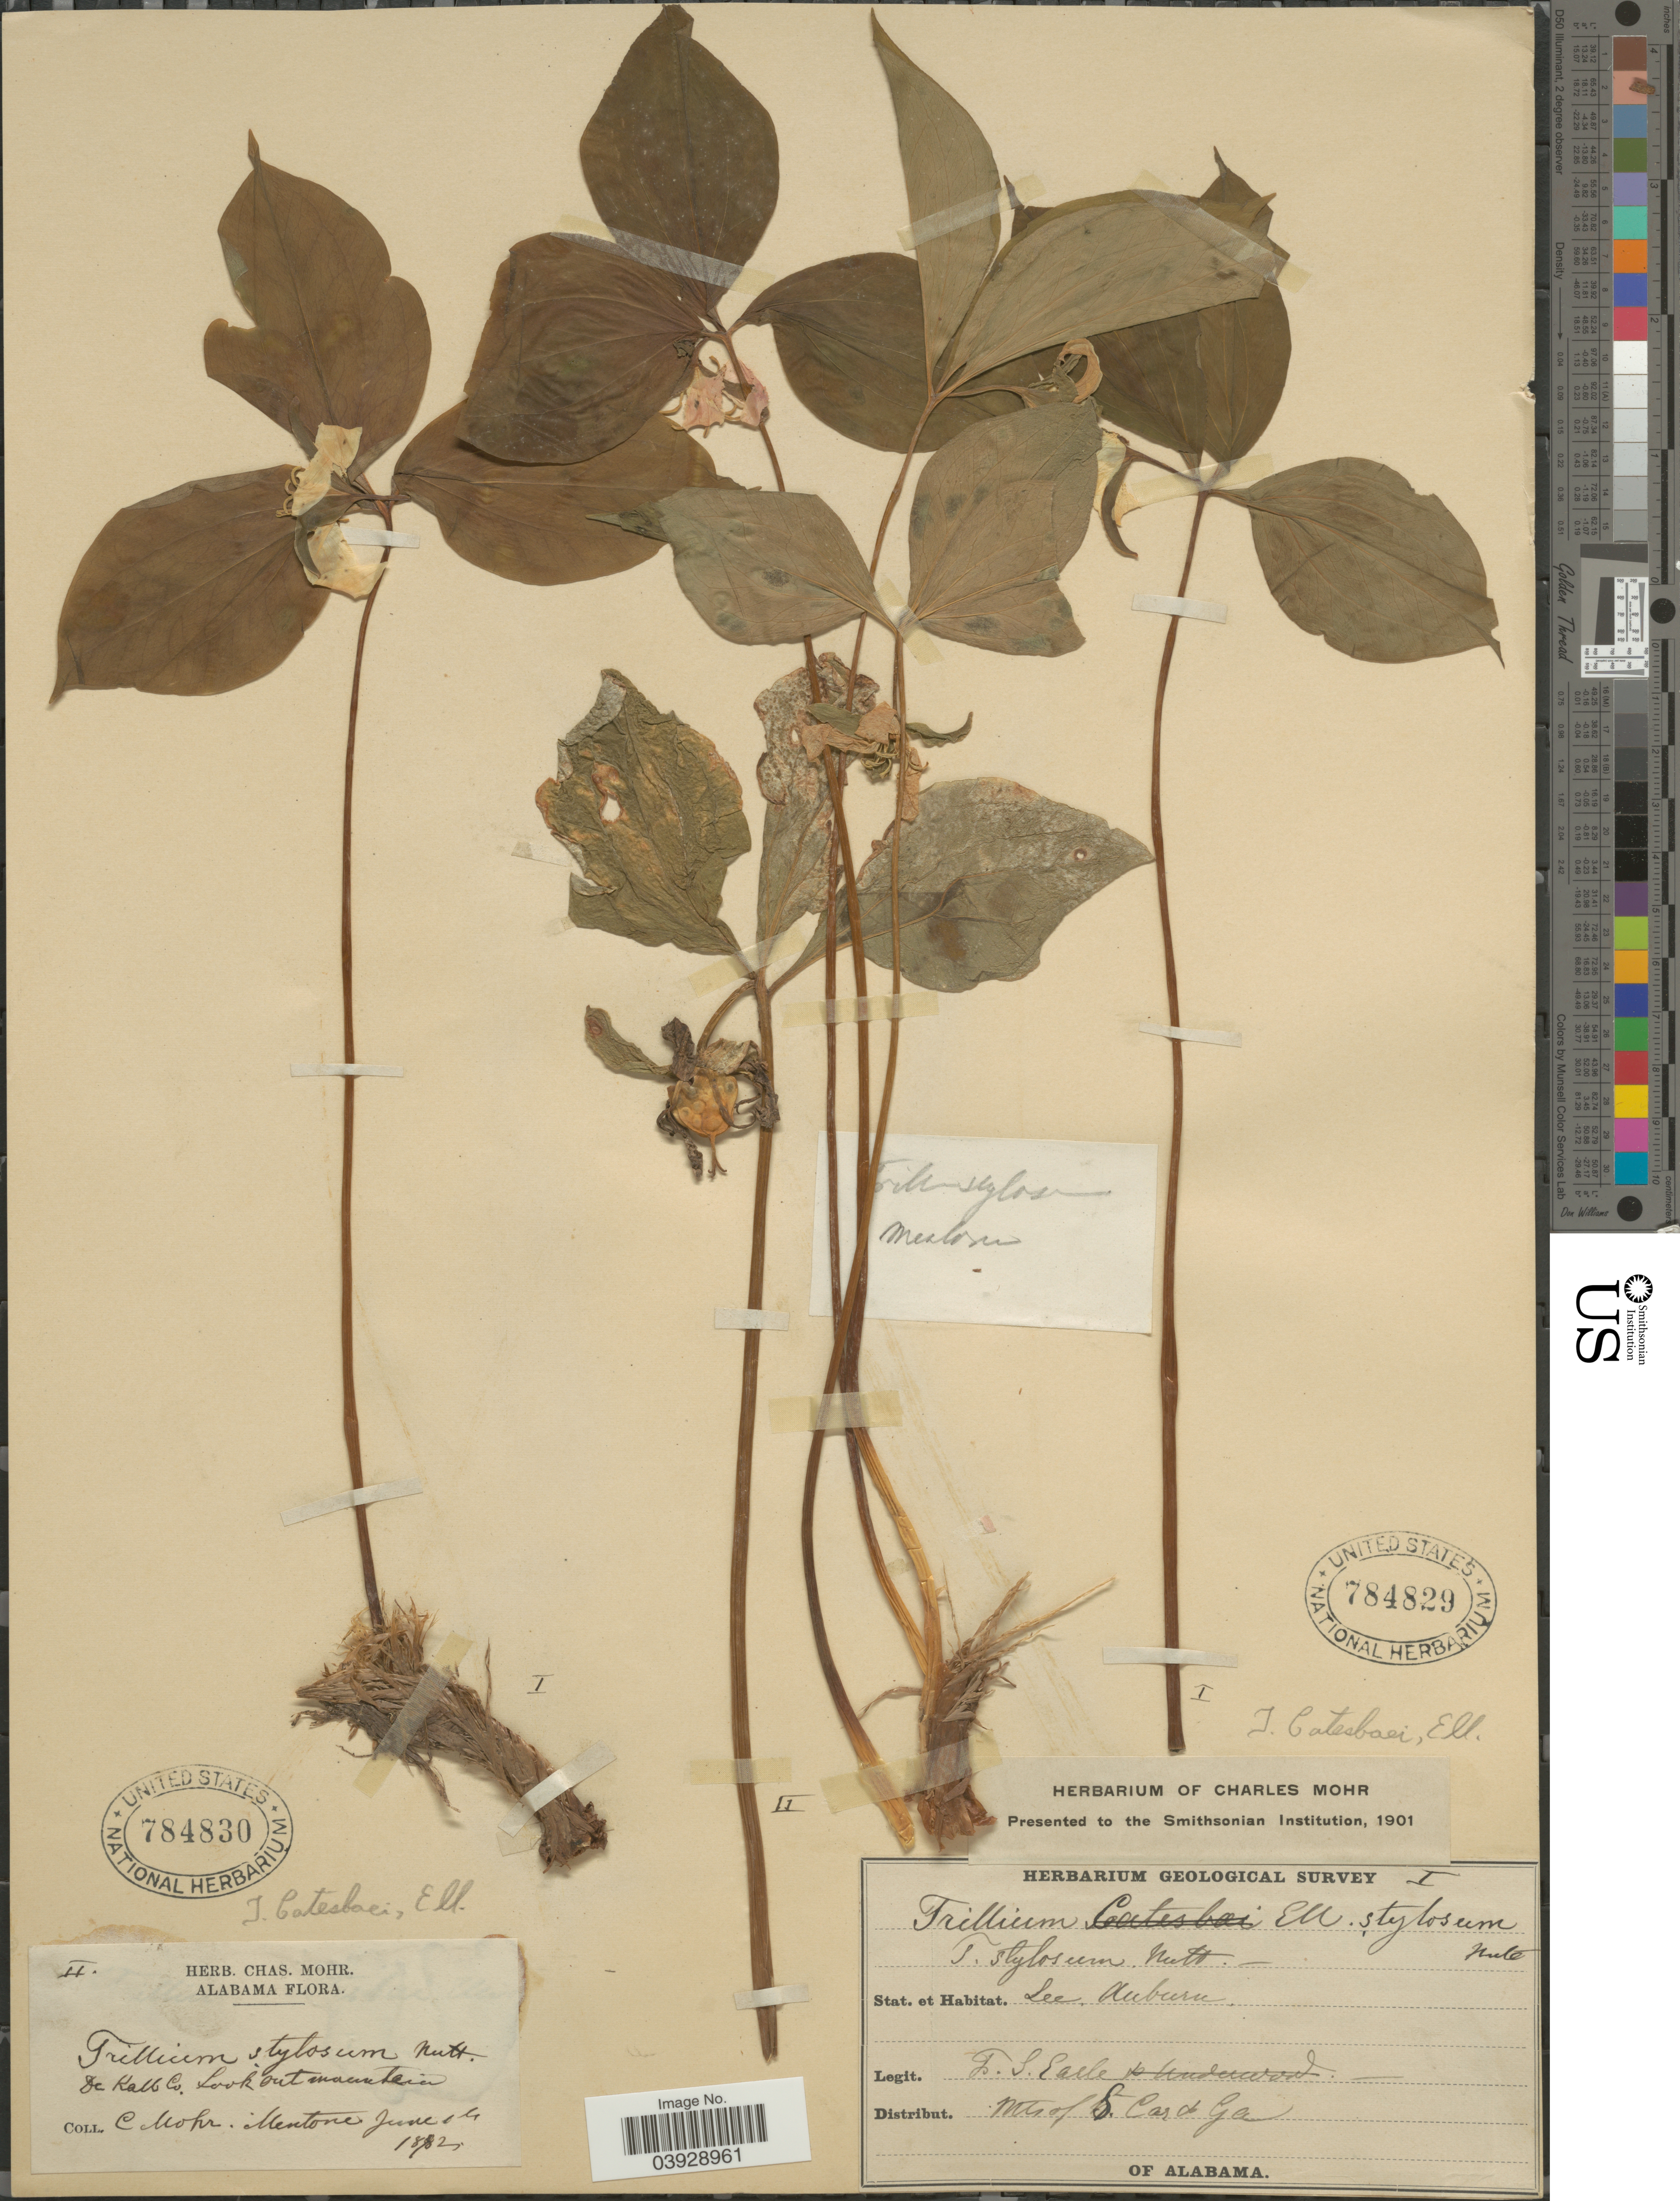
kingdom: Plantae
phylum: Tracheophyta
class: Liliopsida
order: Liliales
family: Melanthiaceae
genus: Trillium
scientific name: Trillium catesbaei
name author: Elliott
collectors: F. S. Earle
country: United States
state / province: Alabama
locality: Stat. Lee Auburn.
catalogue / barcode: US 784829-2